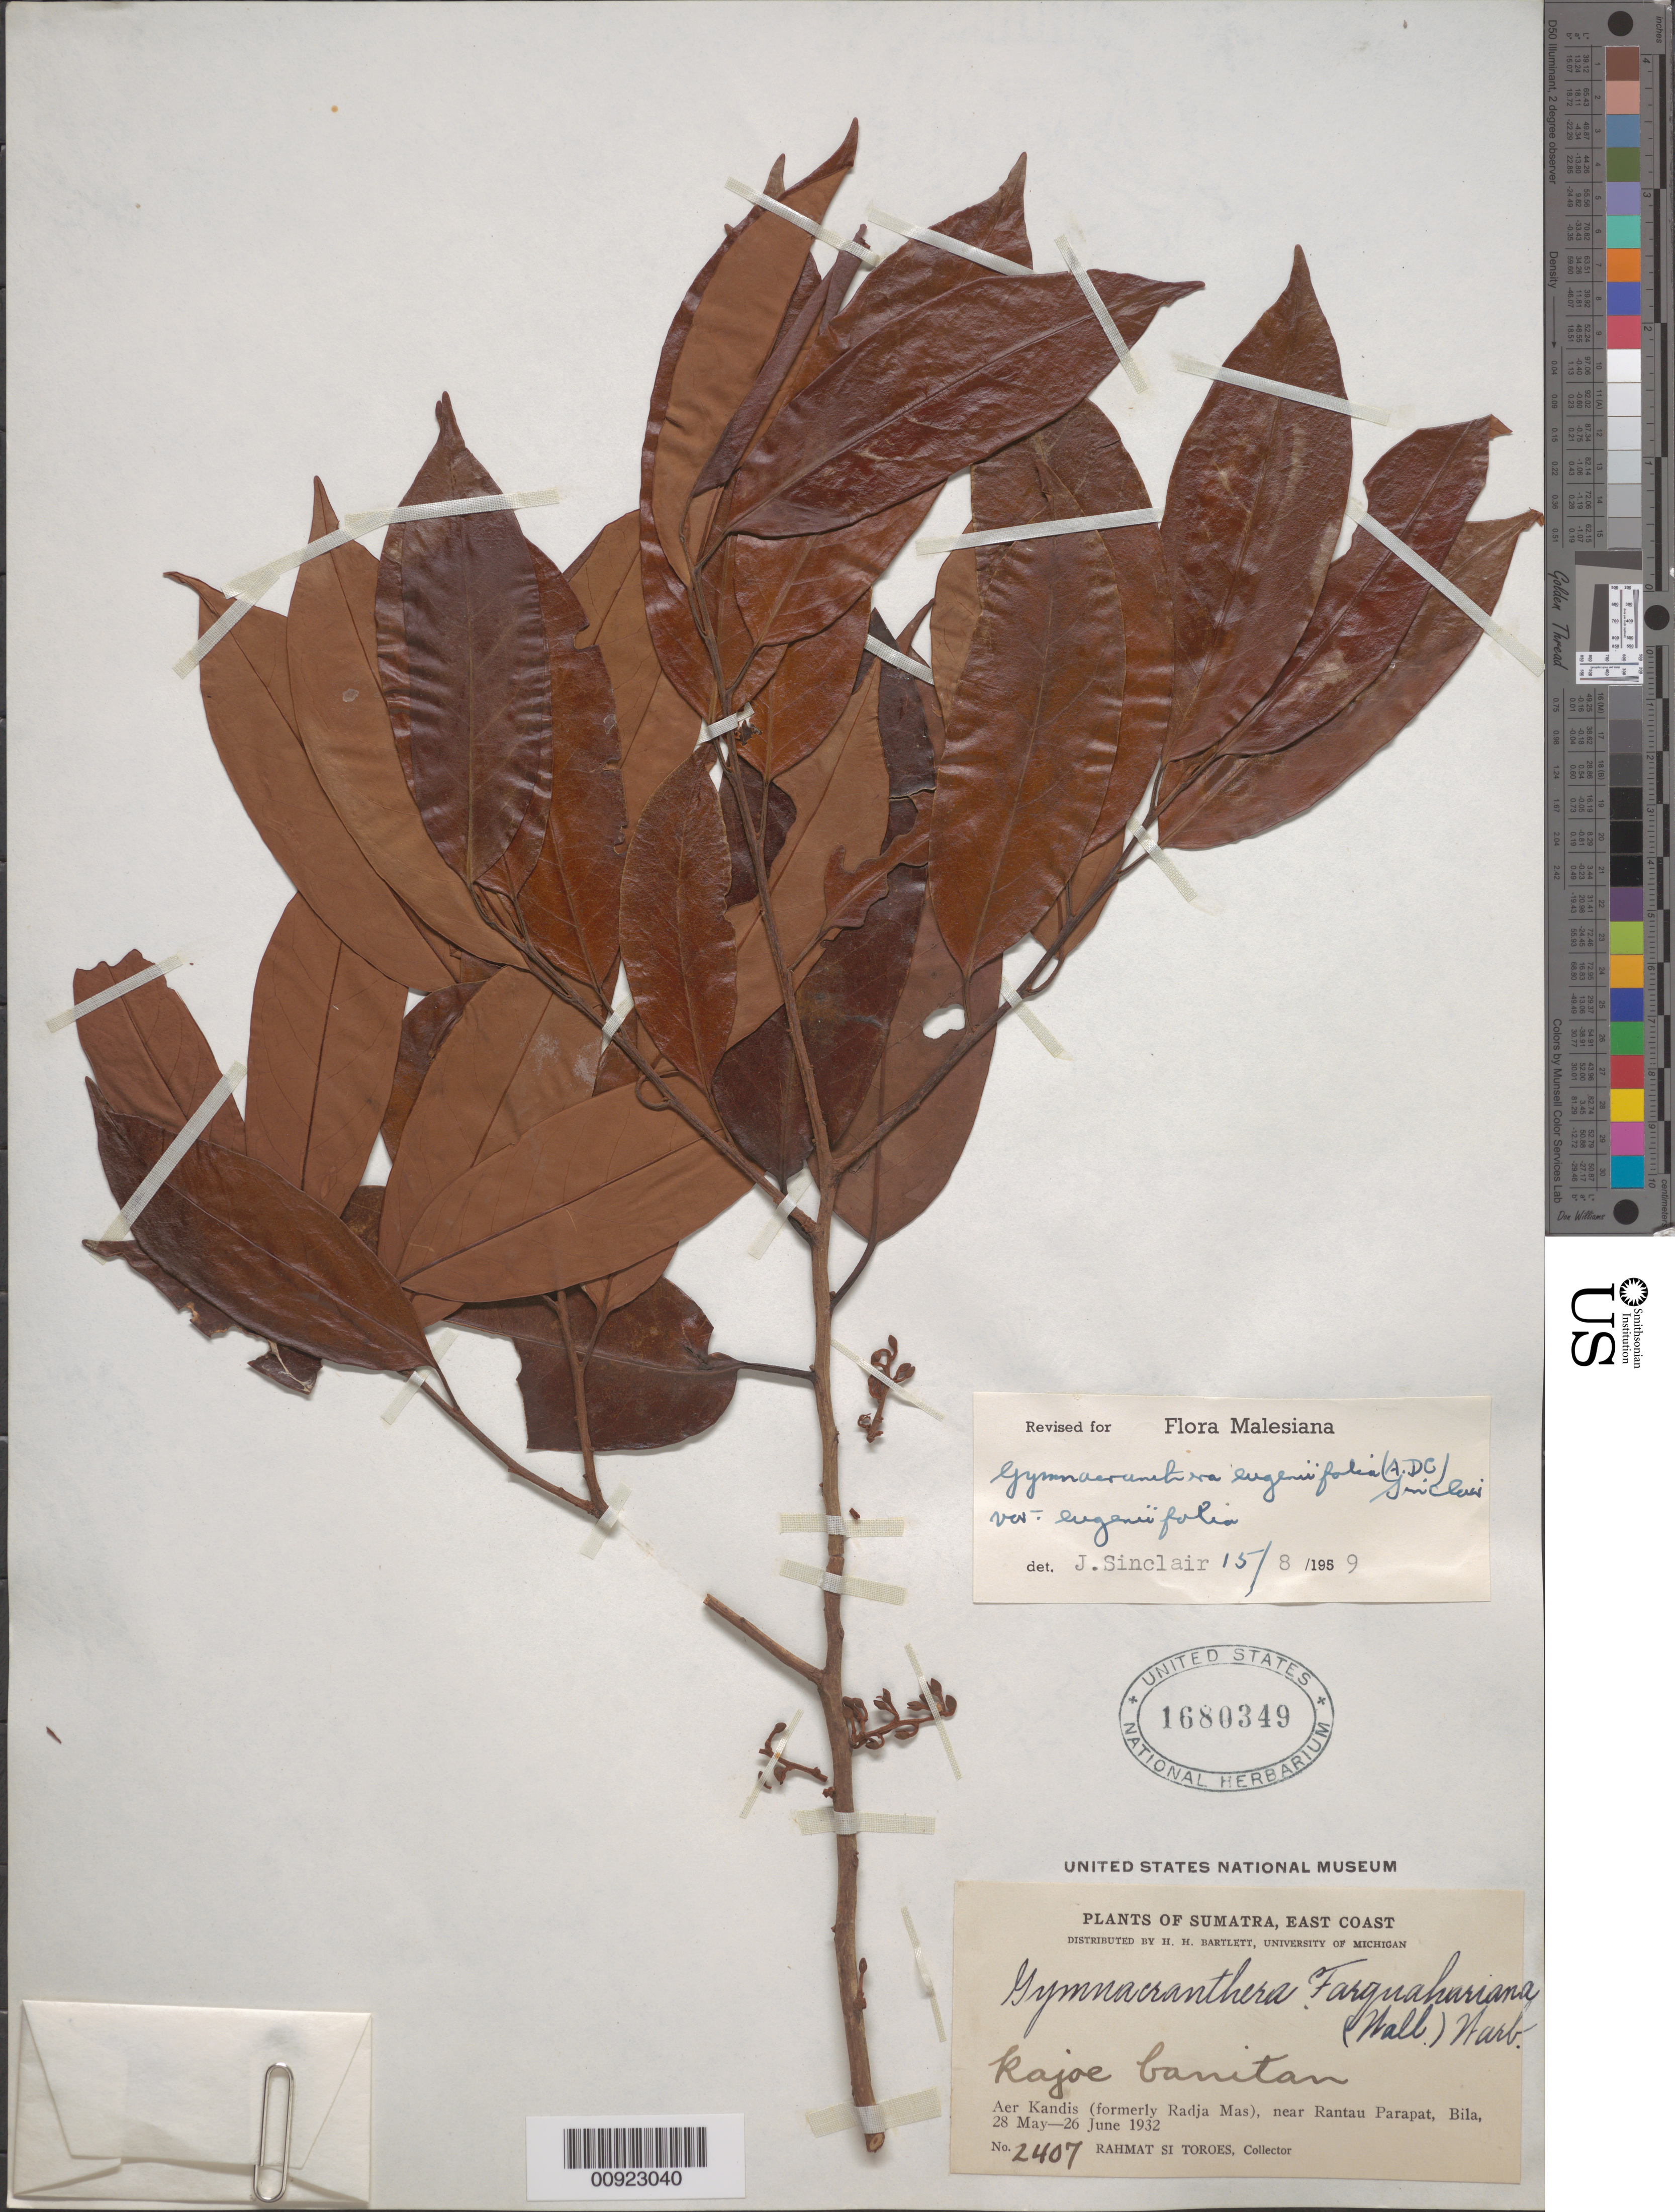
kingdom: Plantae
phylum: Tracheophyta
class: Magnoliopsida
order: Magnoliales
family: Myristicaceae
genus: Gymnacranthera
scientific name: Gymnacranthera farquhariana var. eugeniifolia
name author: (A. DC.) R.T.A. Schouten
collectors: Rahmat Si Boeea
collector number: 2407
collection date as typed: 28 May 1932 to 26 Jun 1932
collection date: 1932-05-28/1932-06-26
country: Indonesia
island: Sumatra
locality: East coast; Aer Kandis (formerly Radja Mas), near Rantau Parapat, Bila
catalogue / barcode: US 1680349